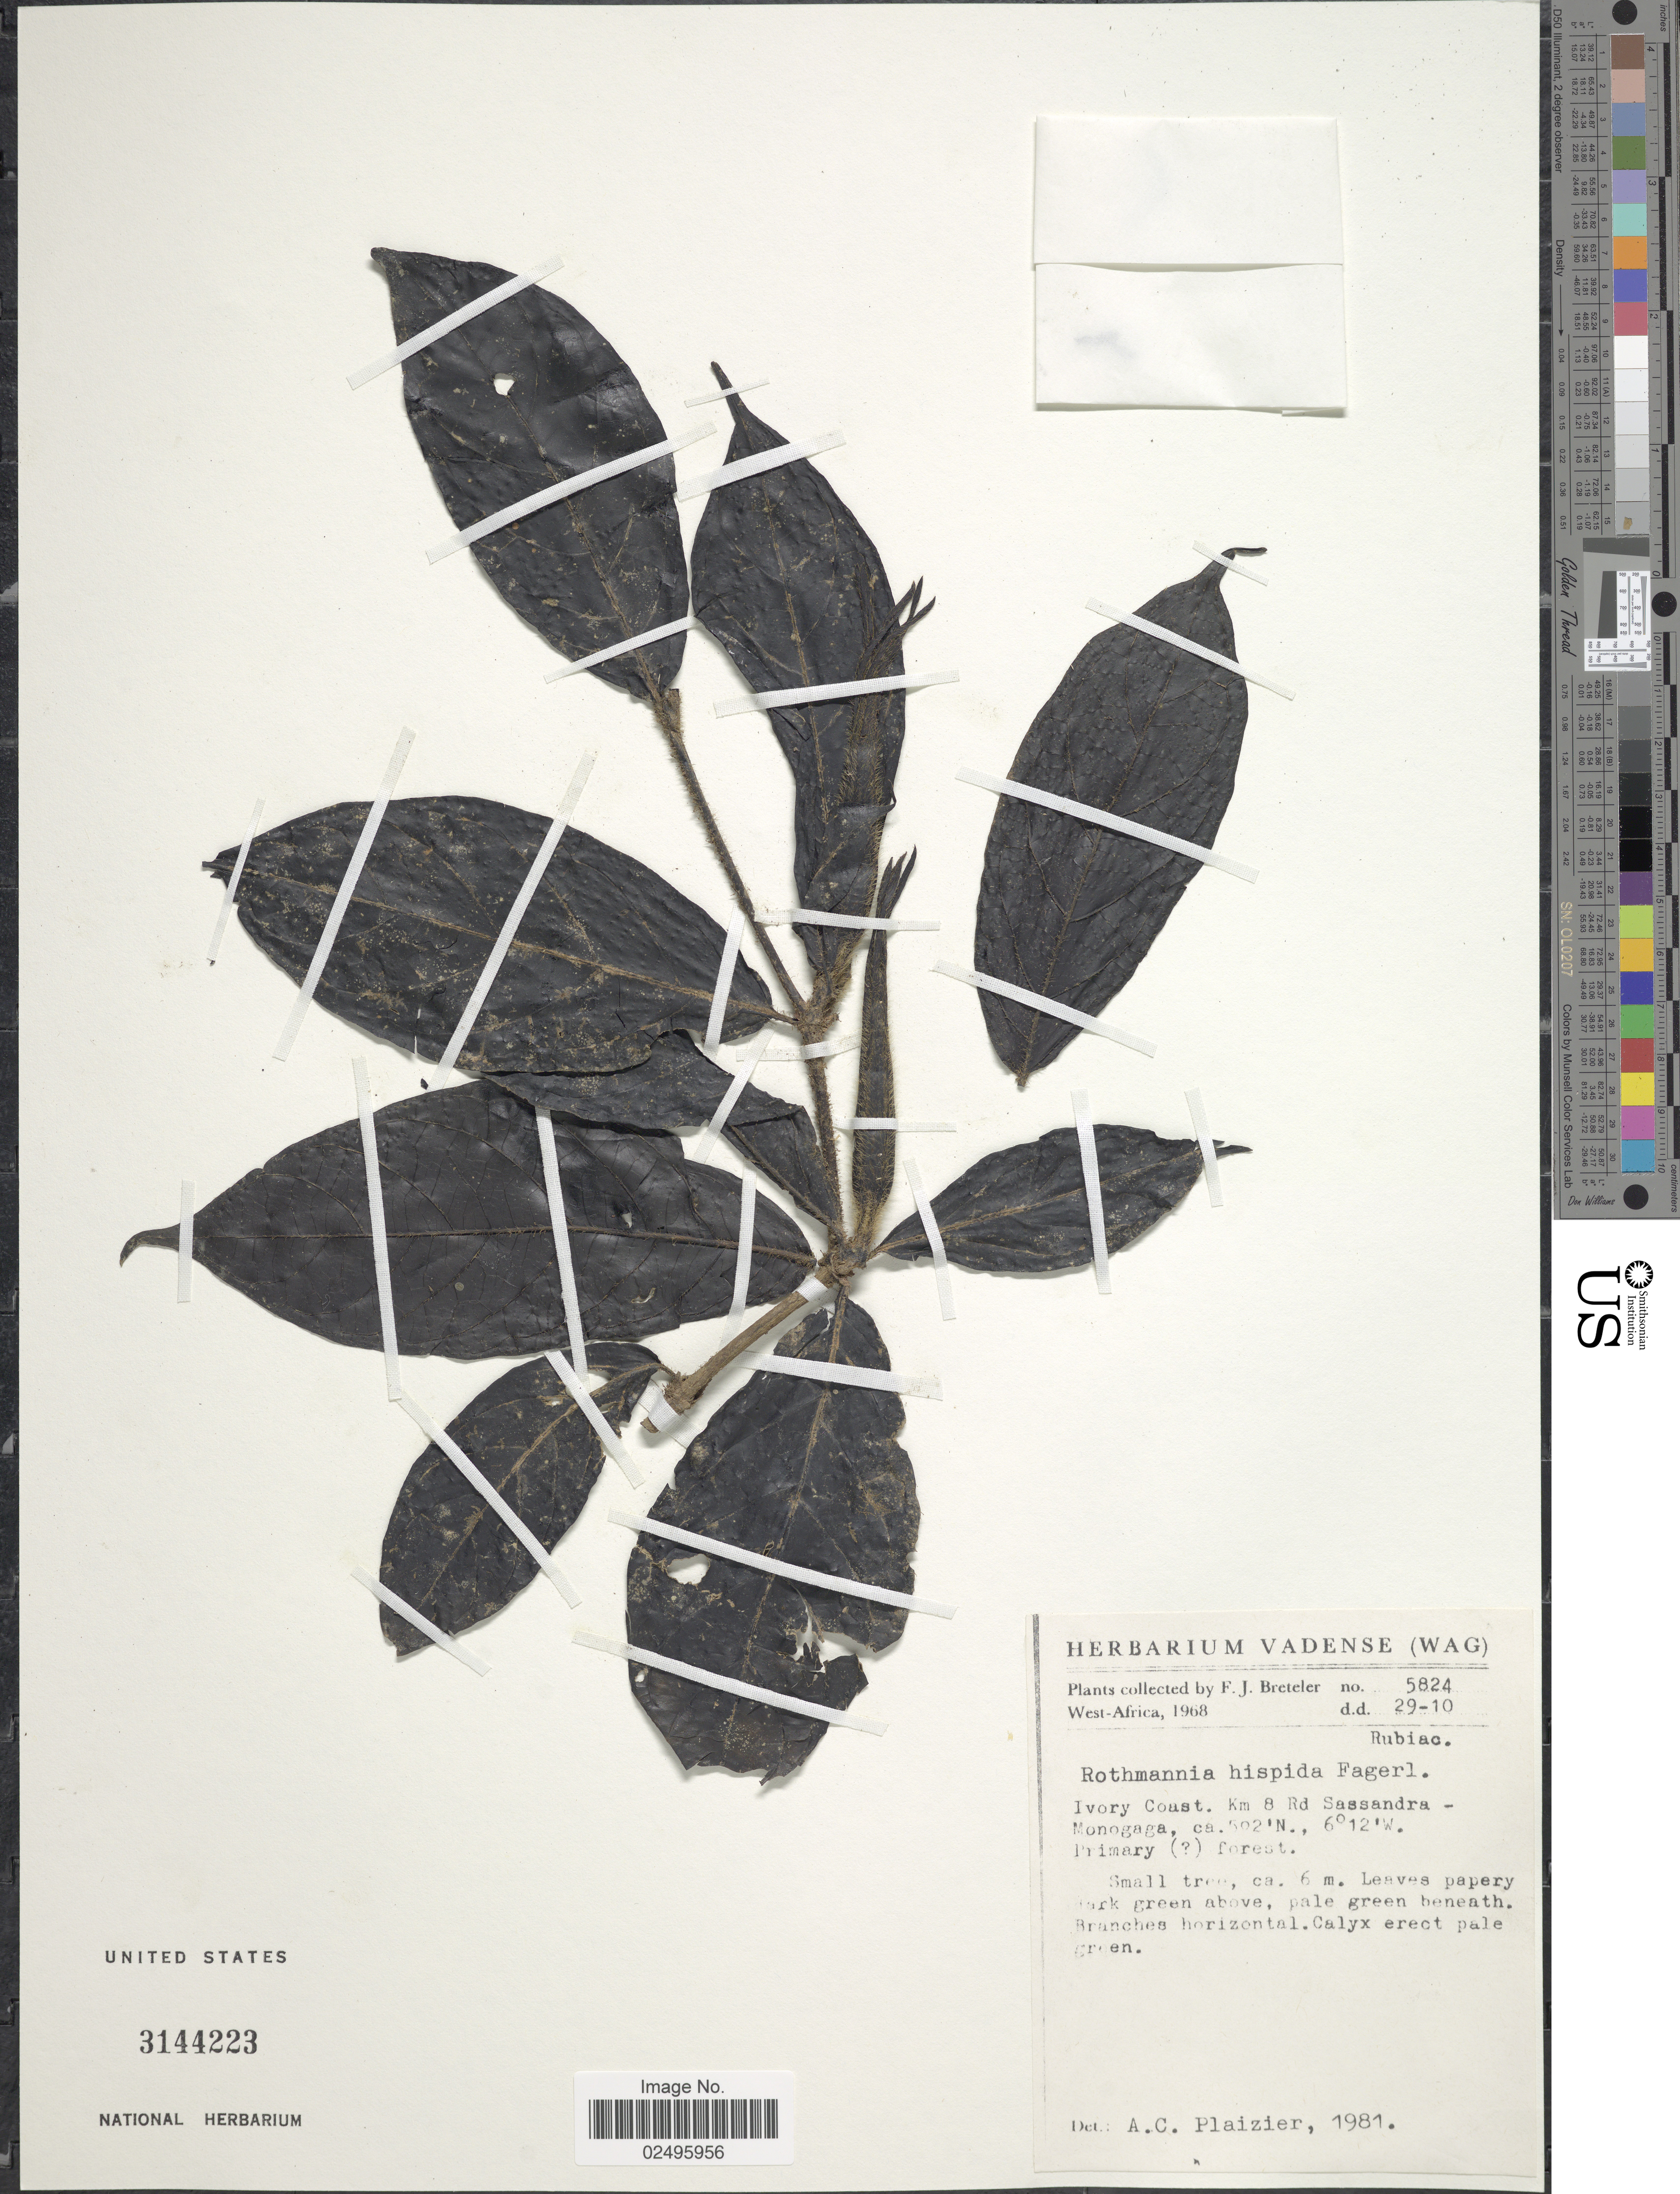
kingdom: Plantae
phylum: Tracheophyta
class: Magnoliopsida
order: Gentianales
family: Rubiaceae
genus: Rothmannia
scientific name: Rothmannia hispida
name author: (K. Schum.) Fagerl.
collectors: F. J. Breteler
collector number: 5824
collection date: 1968-10-29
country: Ivory Coast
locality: West-Africa [unsure placement] Km 8 Rd Sassandra - Monogaga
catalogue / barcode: US 3144223